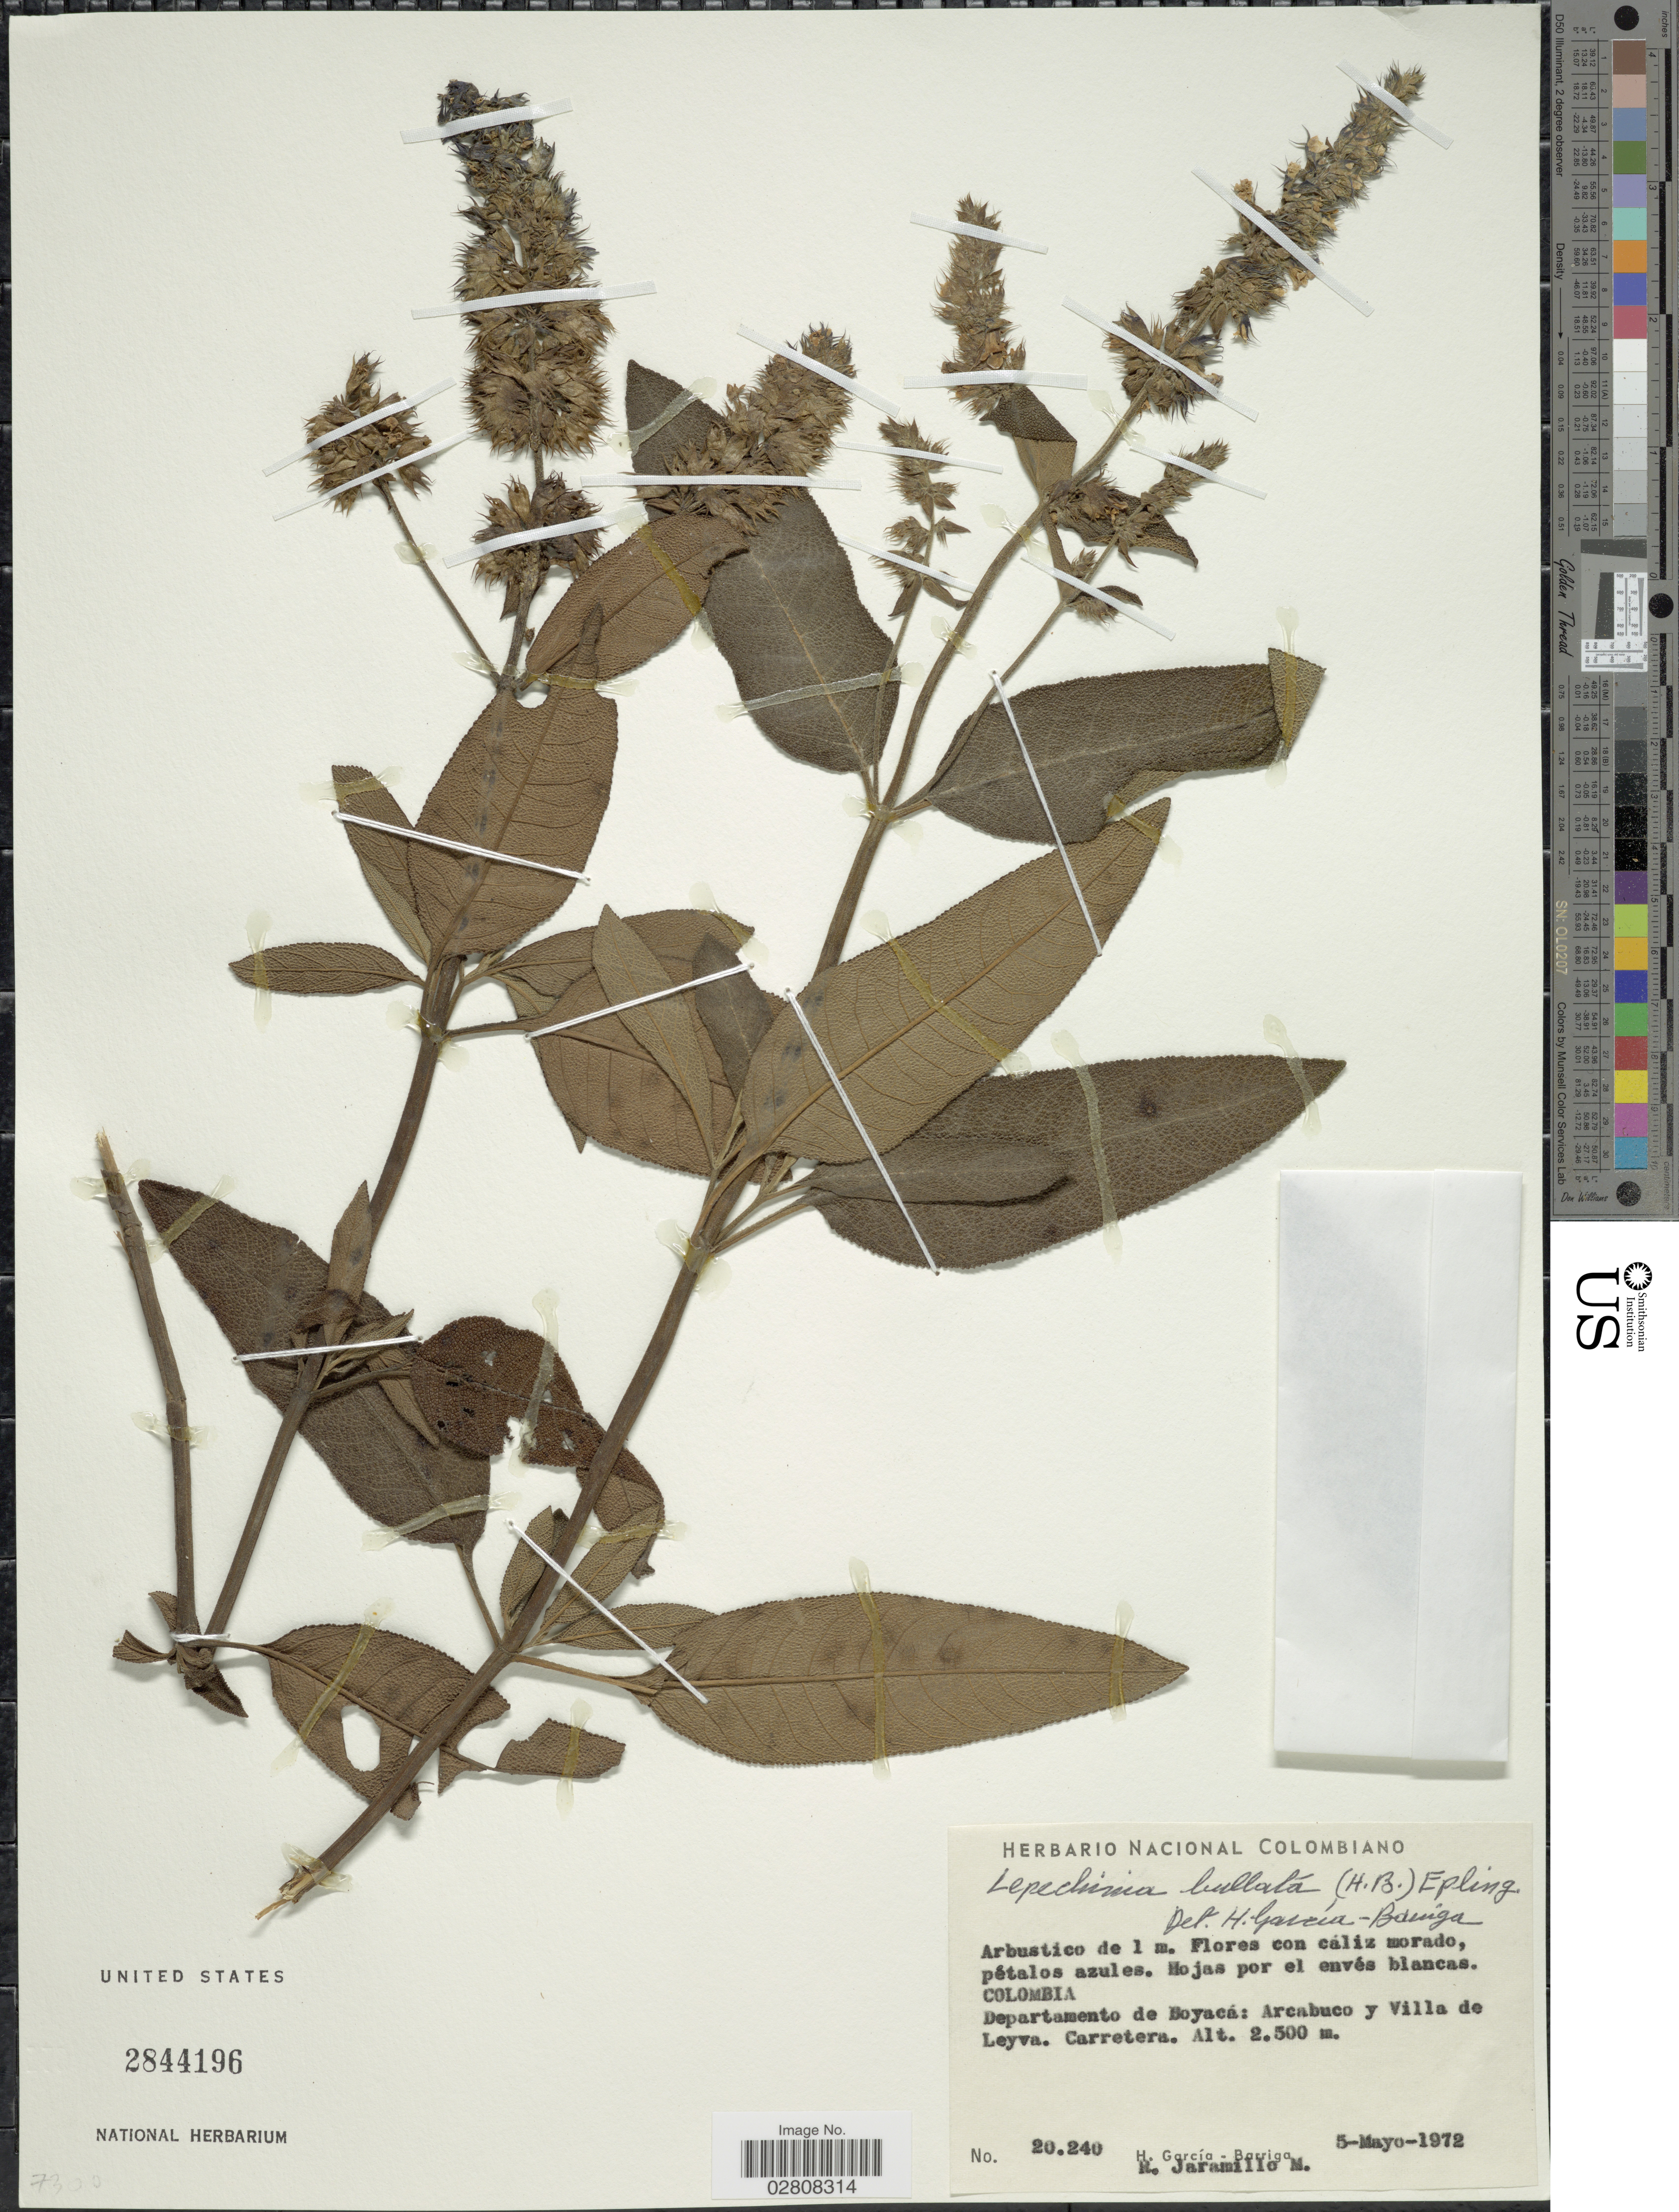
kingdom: Plantae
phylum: Tracheophyta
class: Magnoliopsida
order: Lamiales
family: Lamiaceae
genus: Lepechinia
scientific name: Lepechinia salviifolia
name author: (Kunth) Epling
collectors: H. García Barriga & R. Jaramillo M.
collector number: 20240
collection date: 1972-05-05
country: Colombia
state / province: Boyacá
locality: Departamento de Boyacá: Arcabuco y Villa de Leyva. Carretera.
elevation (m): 2500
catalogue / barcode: US 2844196